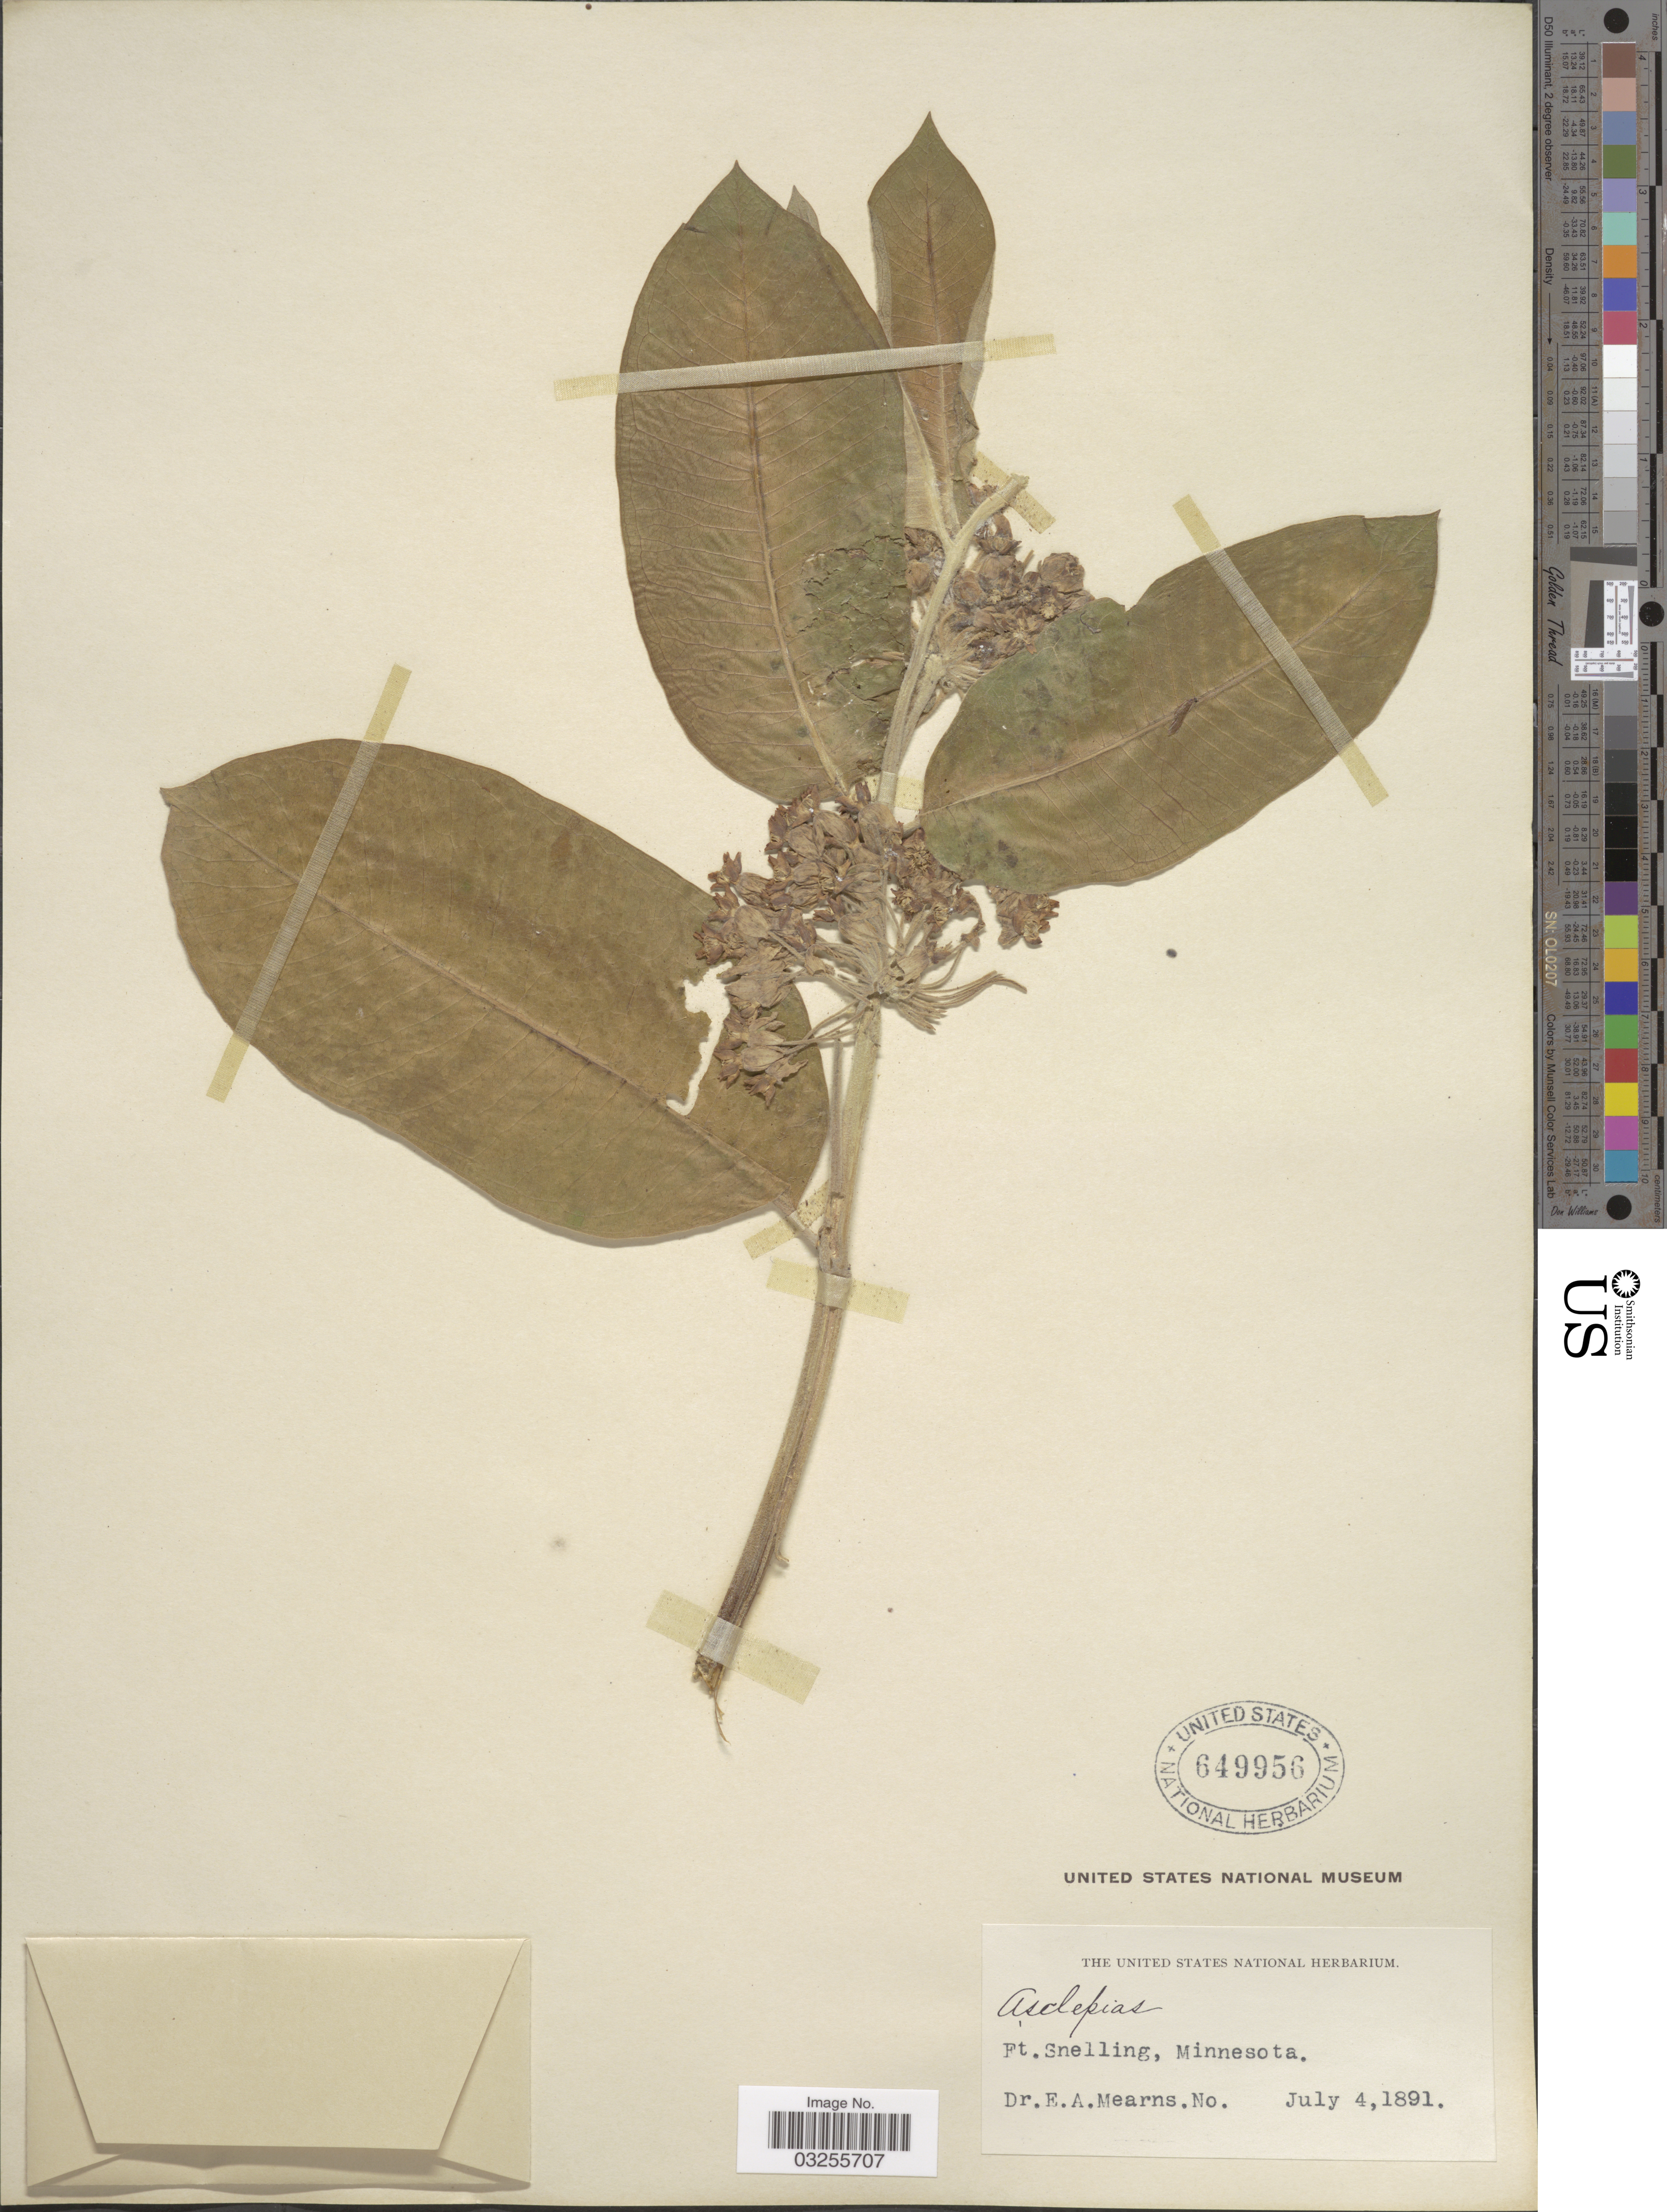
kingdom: Plantae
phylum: Tracheophyta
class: Magnoliopsida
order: Gentianales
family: Apocynaceae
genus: Asclepias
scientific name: Asclepias syriaca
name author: L.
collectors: E. A. Mearns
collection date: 1891-07-04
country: United States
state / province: Minnesota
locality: Ft. Snelling.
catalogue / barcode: US 649956